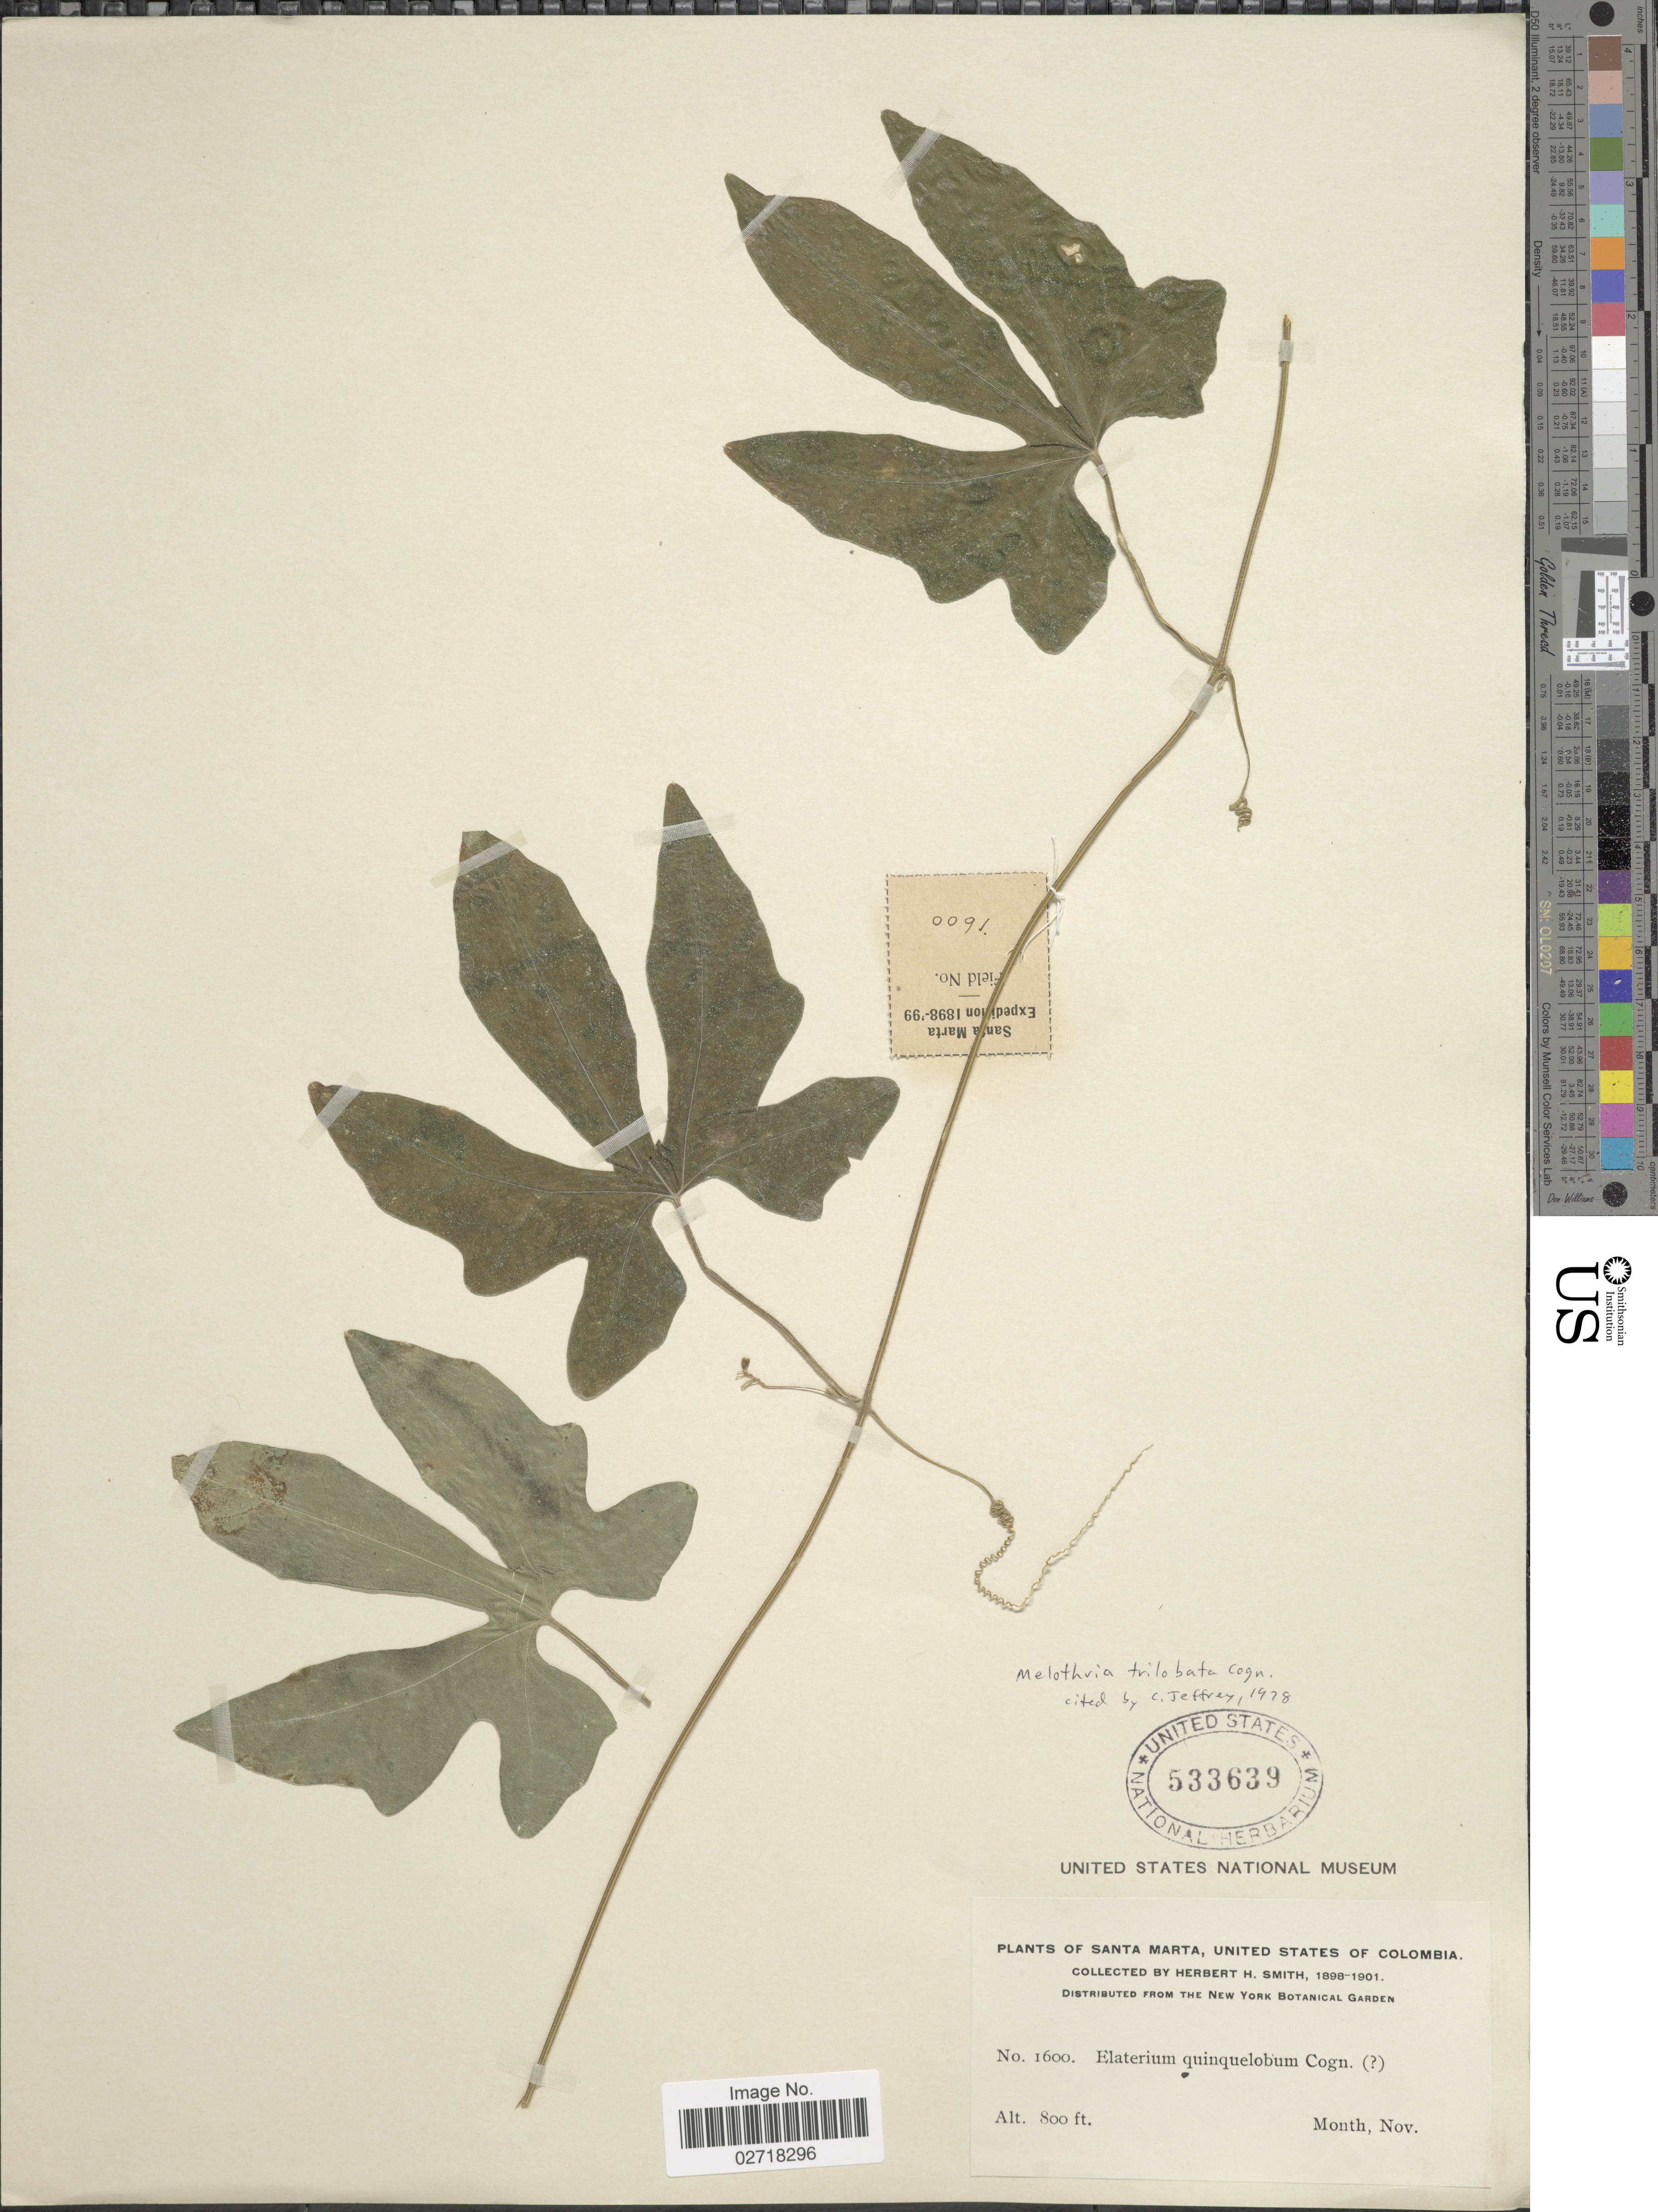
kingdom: Plantae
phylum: Tracheophyta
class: Magnoliopsida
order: Cucurbitales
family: Cucurbitaceae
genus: Melothria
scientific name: Melothria trilobata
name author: Cogn.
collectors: Herbert H. Smith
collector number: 1600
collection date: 1898-11/1901-11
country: Colombia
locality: Sant Marta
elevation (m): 244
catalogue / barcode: US 533639